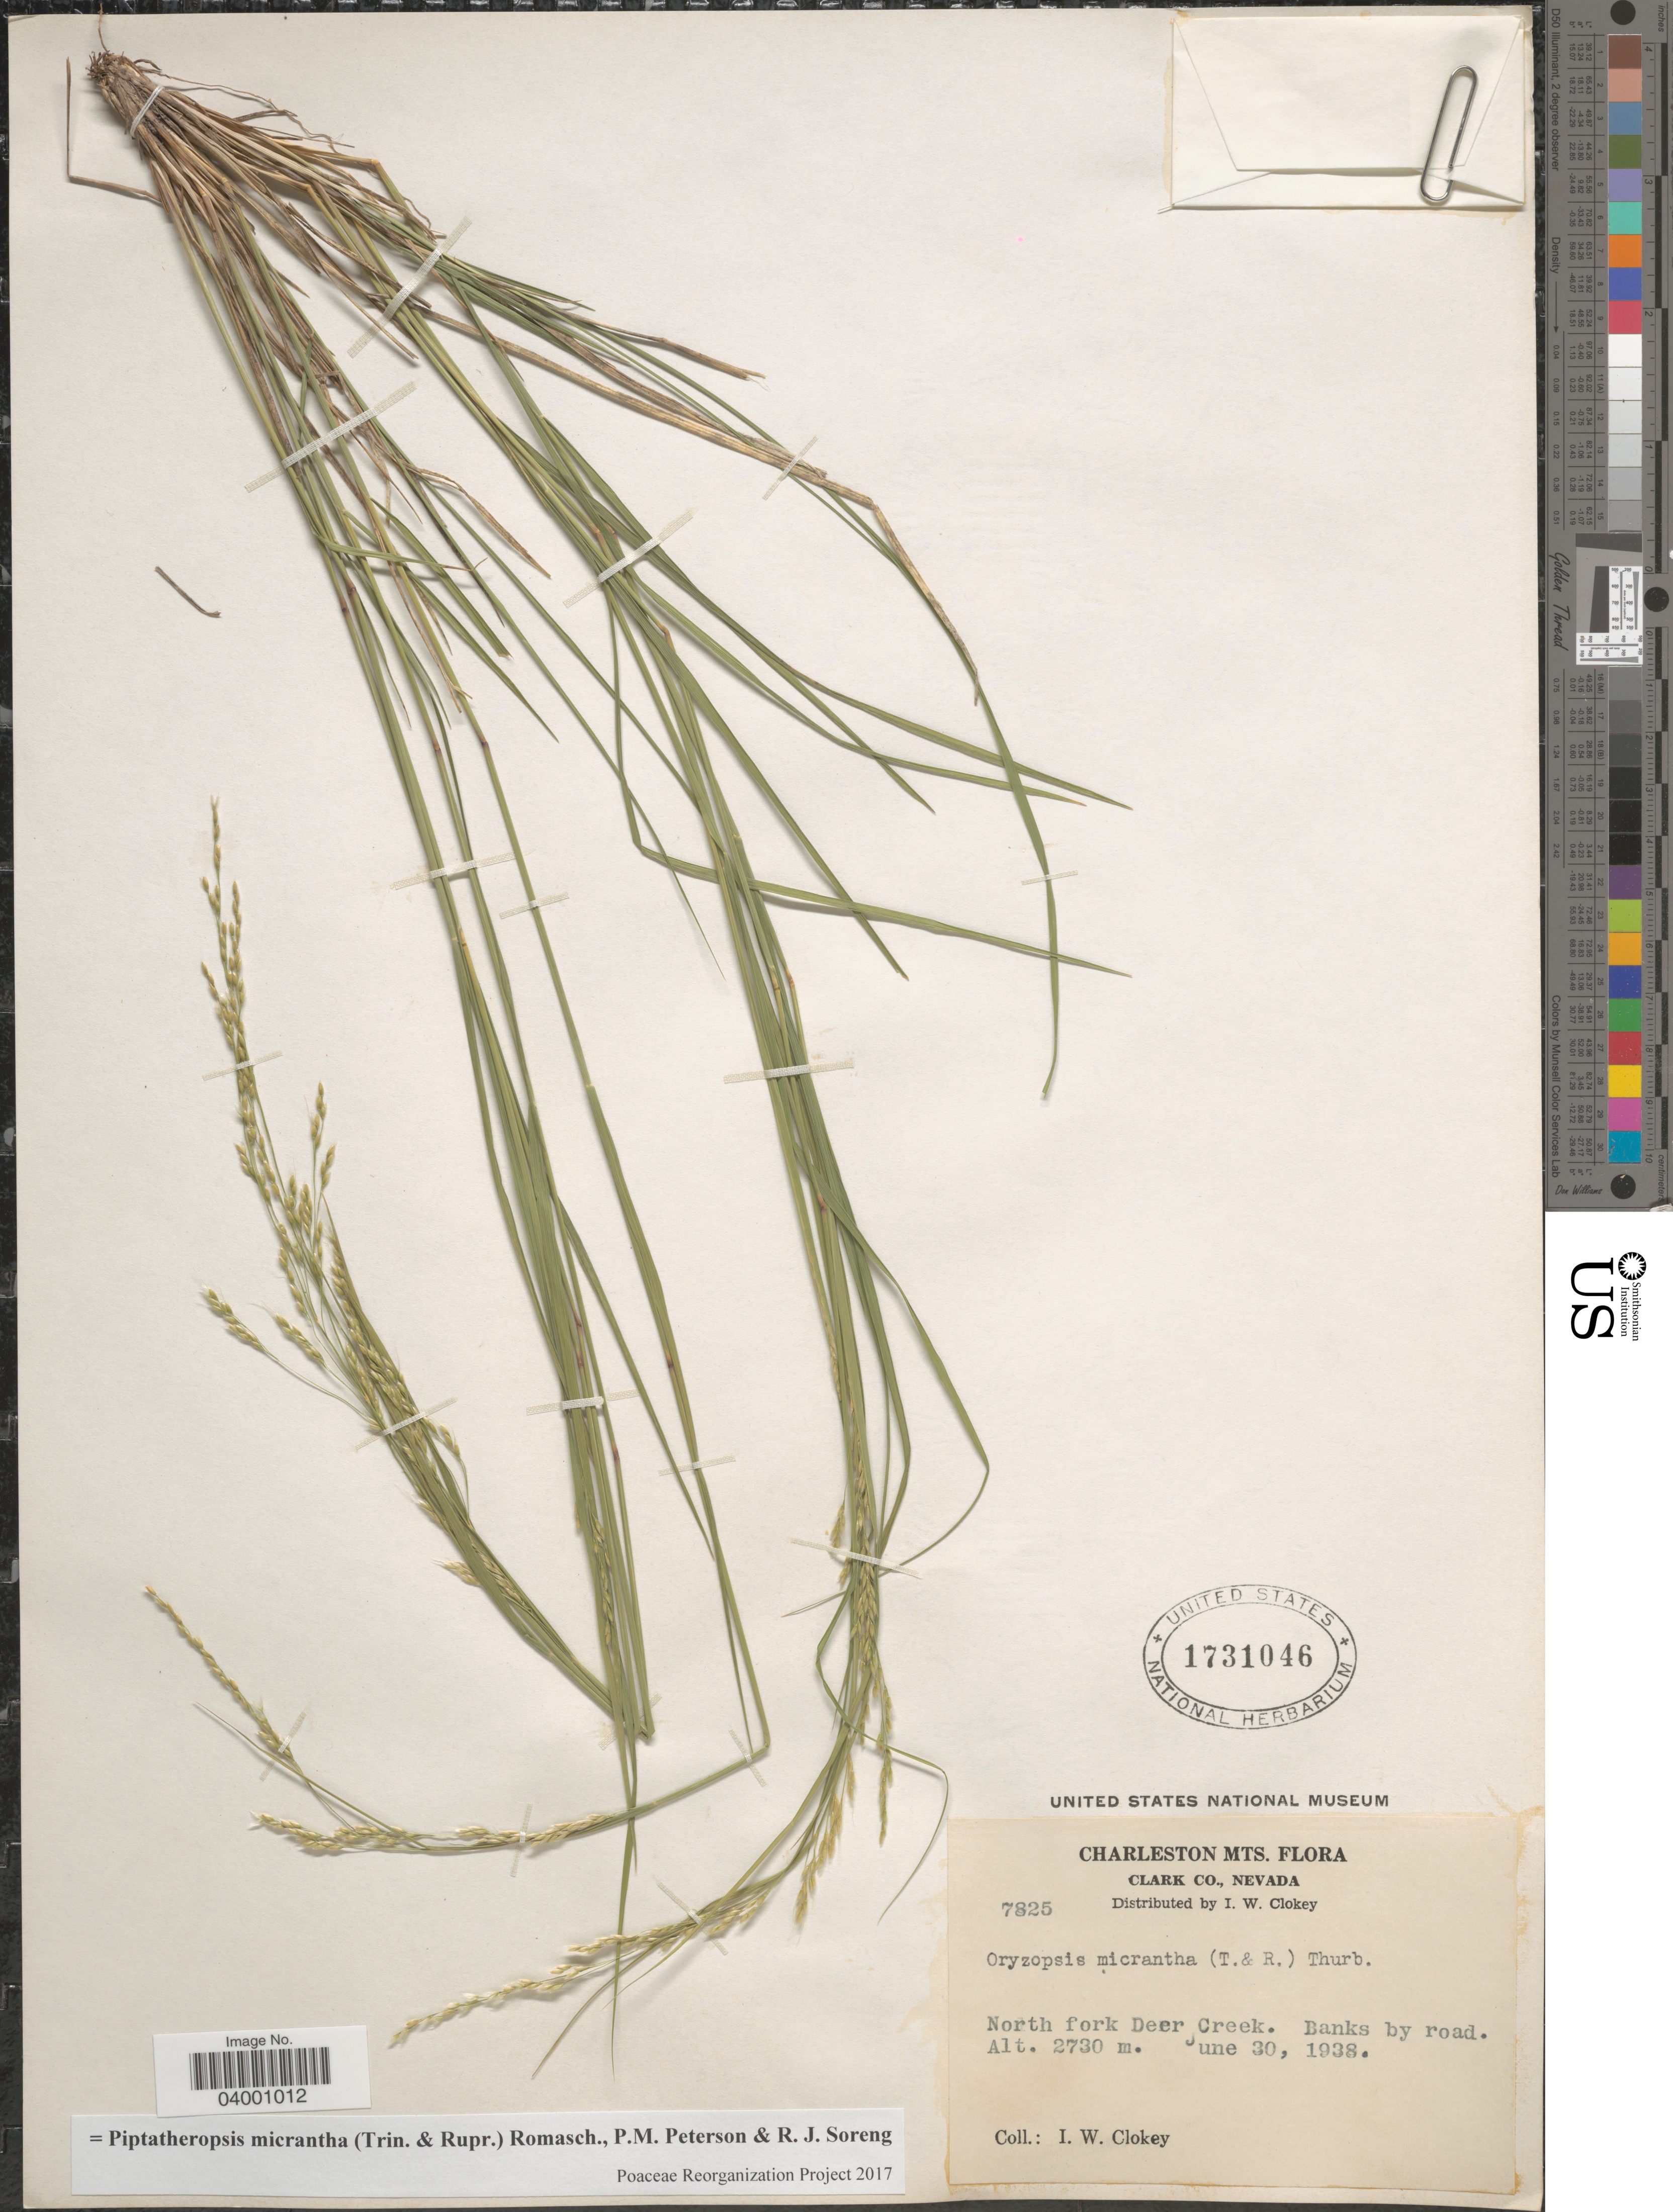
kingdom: Plantae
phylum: Tracheophyta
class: Liliopsida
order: Poales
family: Poaceae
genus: Piptatheropsis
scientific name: Piptatheropsis micrantha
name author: (Trin. & Rupr.) Romasch.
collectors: I. W. Clokey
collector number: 7825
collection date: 1938-06-30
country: United States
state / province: Nevada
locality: Charleston Mts. North fork Deer Creek. Banks by road.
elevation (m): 2730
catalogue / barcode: US 1731046